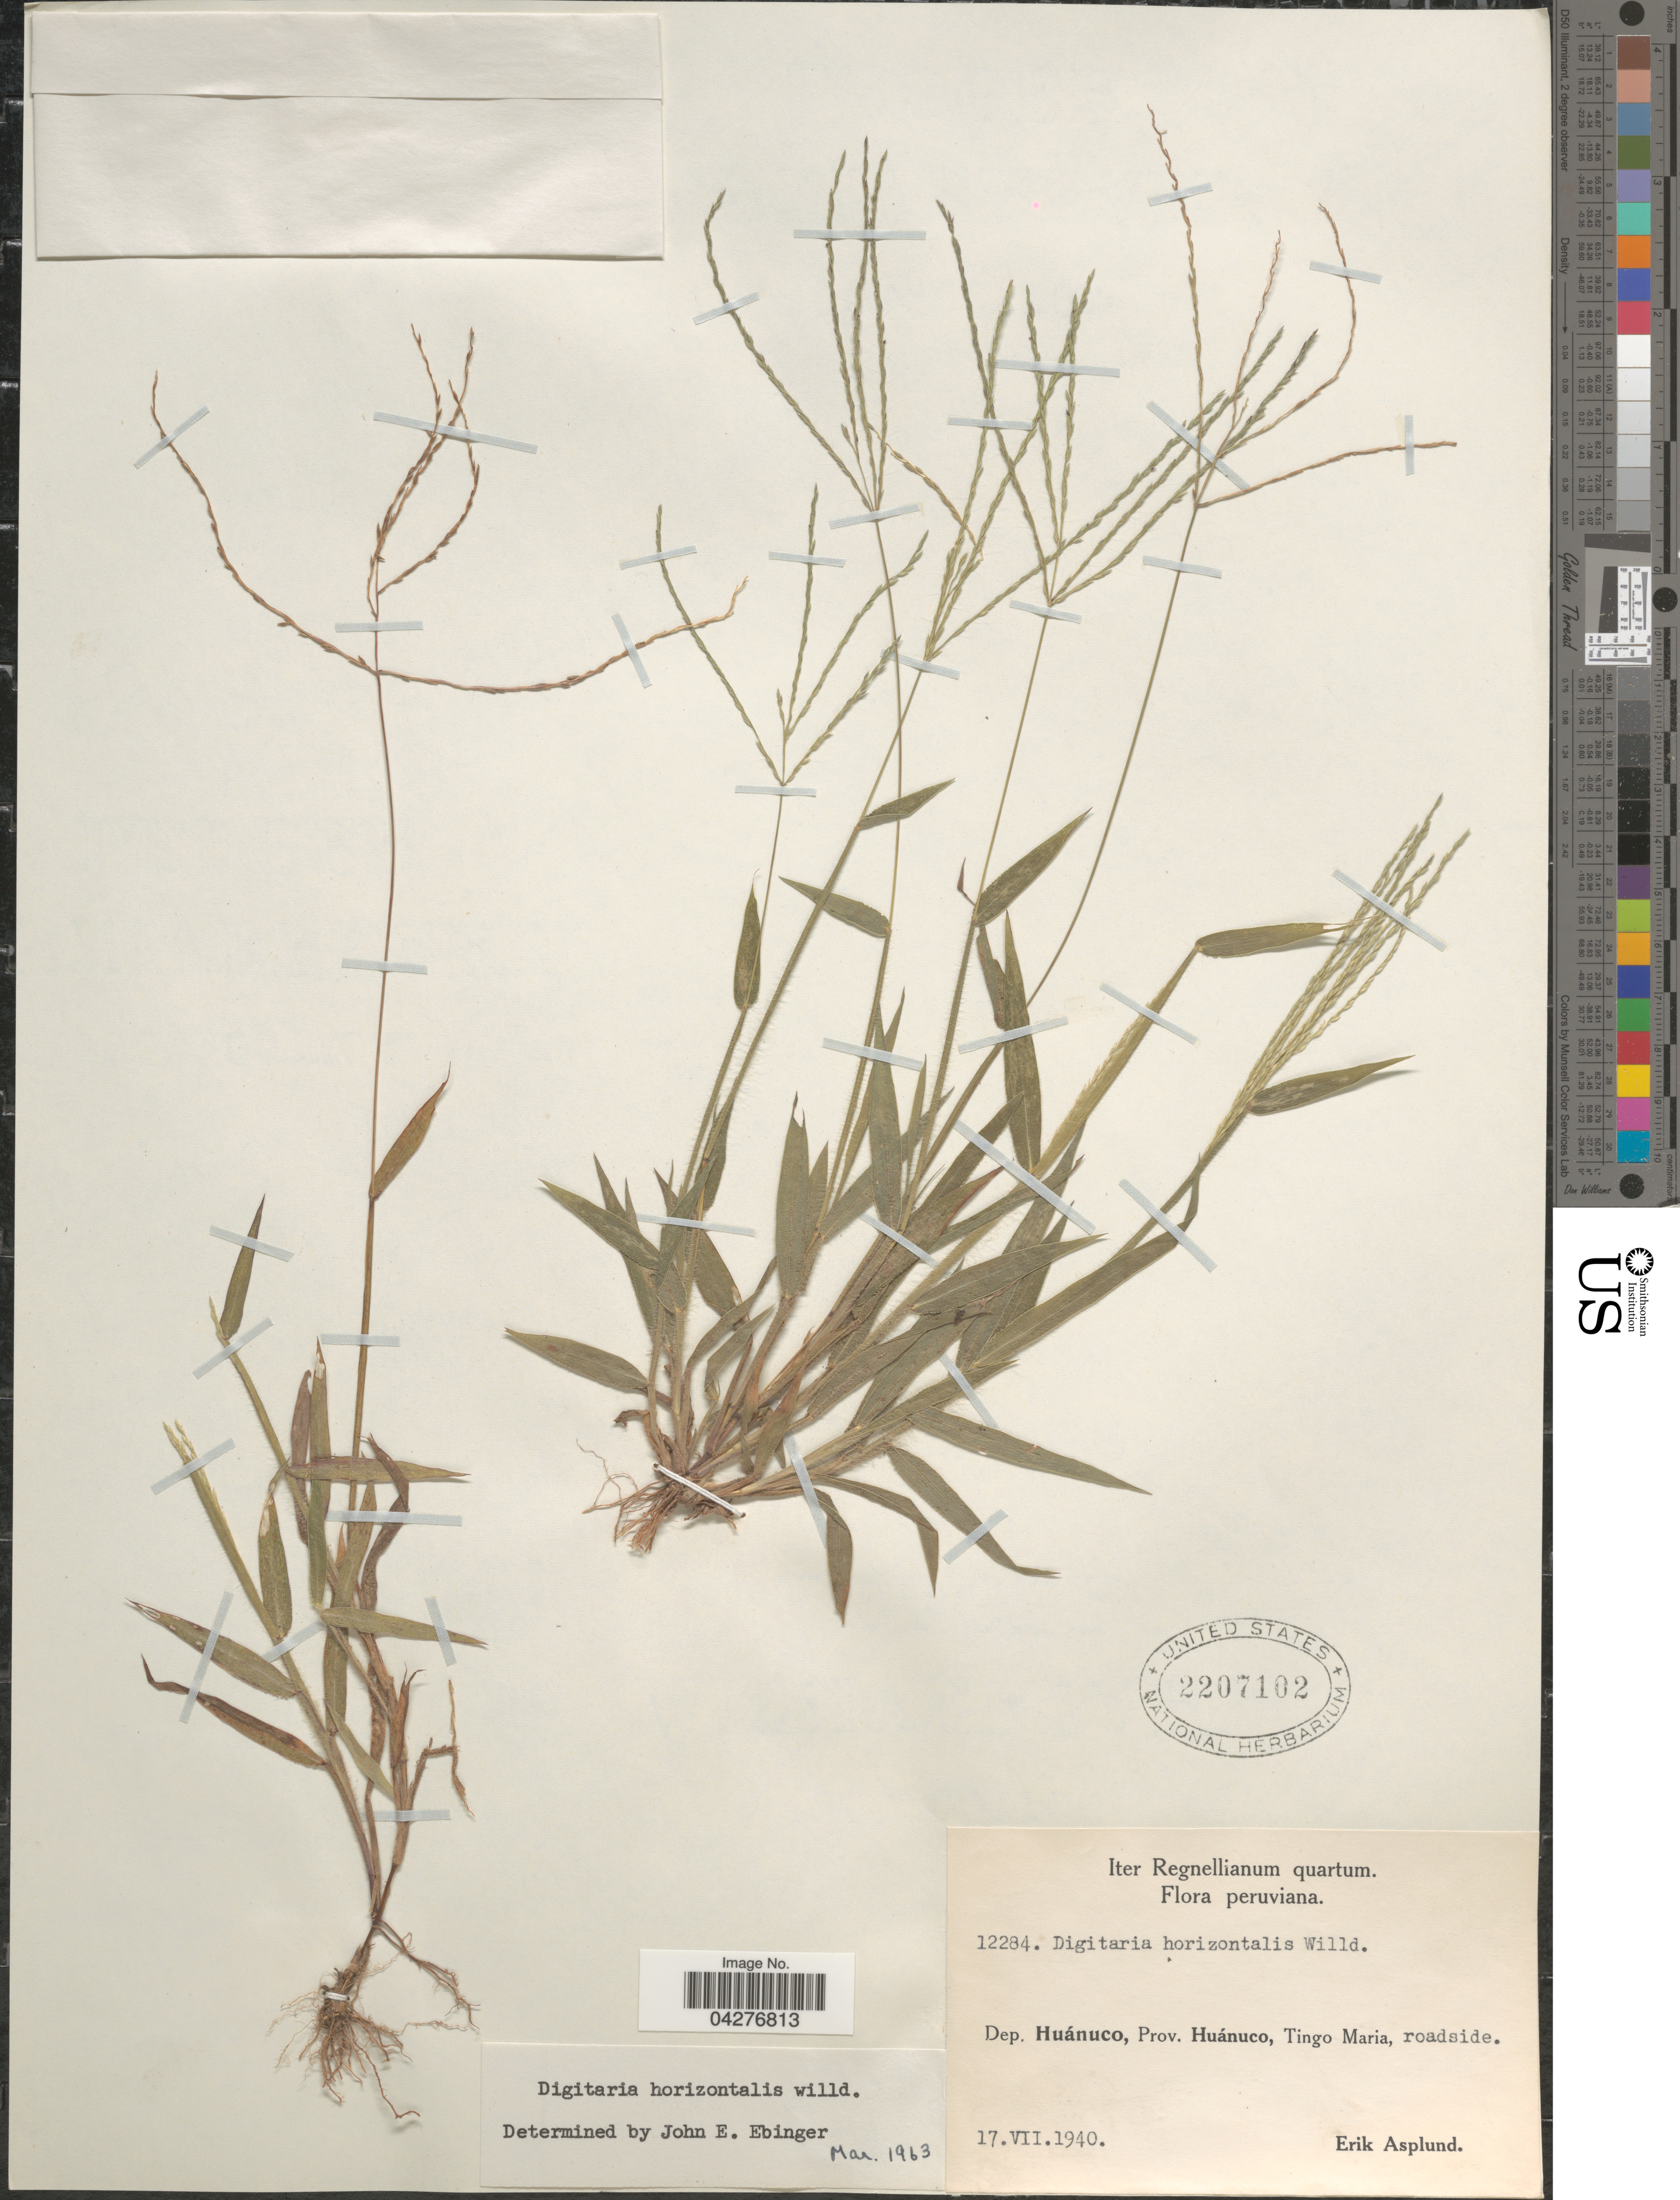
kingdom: Plantae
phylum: Tracheophyta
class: Liliopsida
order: Poales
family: Poaceae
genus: Digitaria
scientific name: Digitaria horizontalis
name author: Willd.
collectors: E. Asplund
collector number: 12284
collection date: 1940-07-17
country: Peru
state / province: Huánuco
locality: Iter Regnellianum quartum. Dep. Huánuco, Prov. Huánuco, Tingo María, roadside.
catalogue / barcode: US 2207102